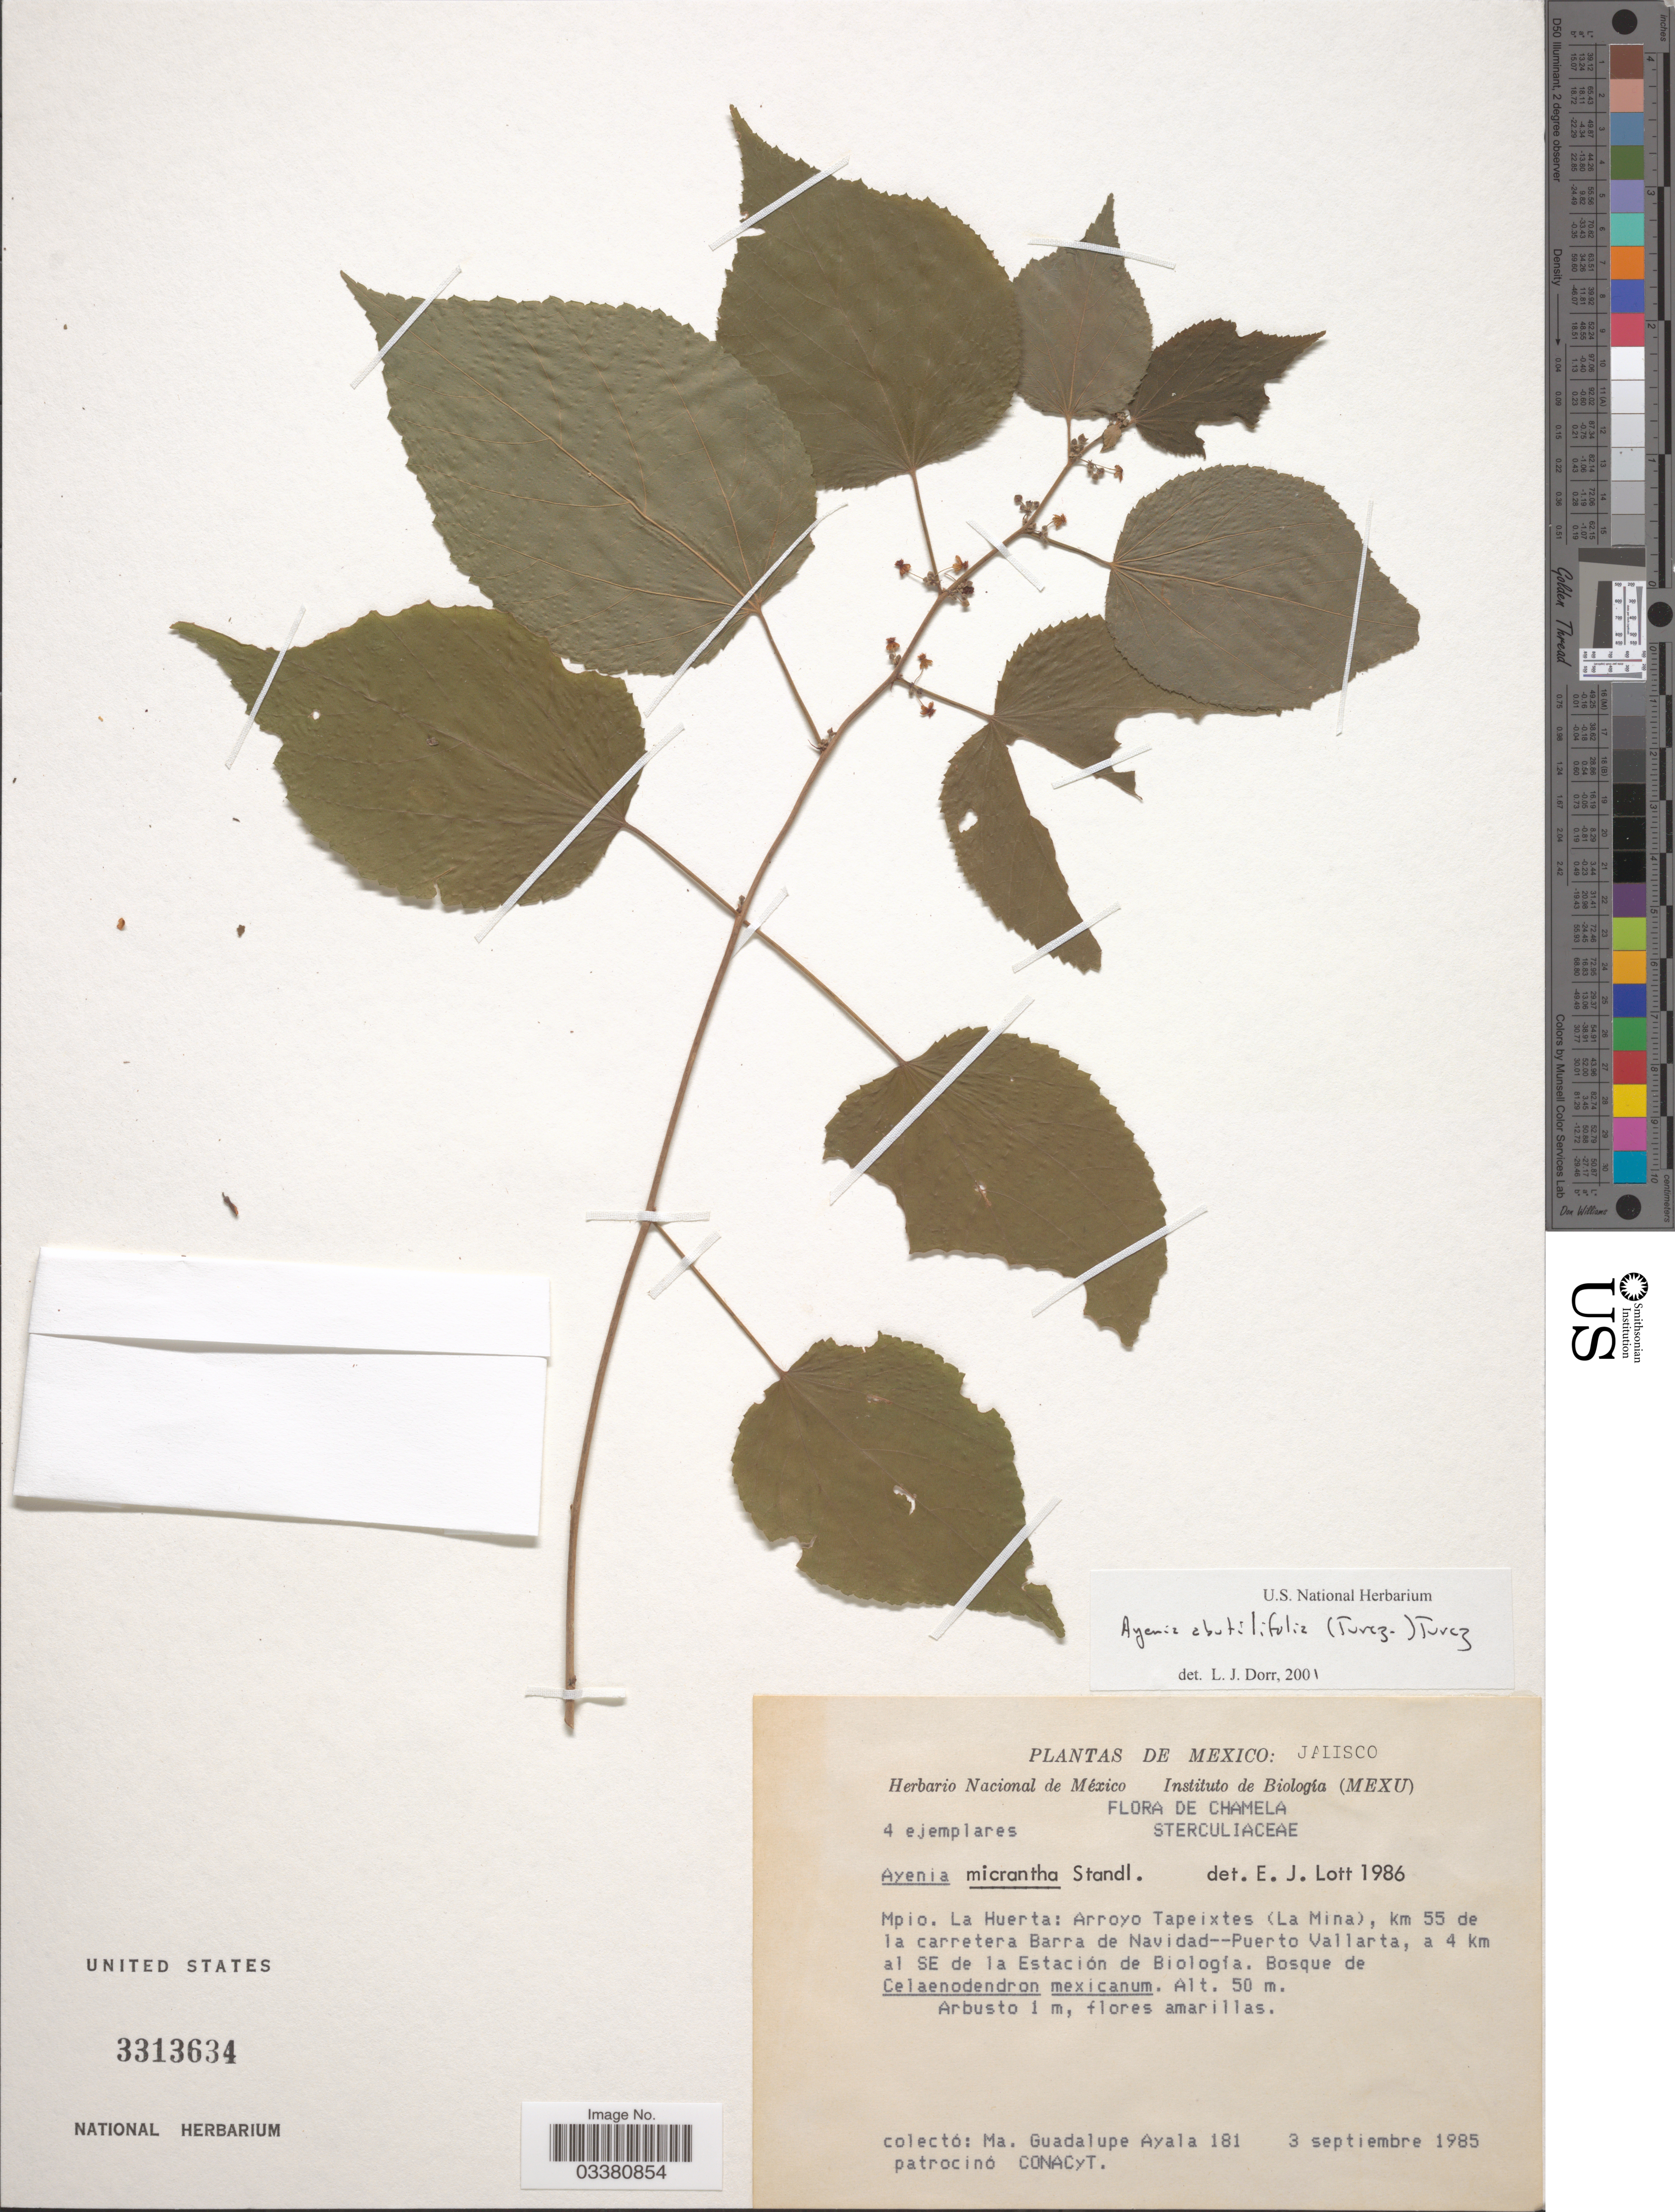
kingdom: Plantae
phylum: Tracheophyta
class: Magnoliopsida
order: Malvales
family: Malvaceae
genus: Ayenia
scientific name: Ayenia abutilifolia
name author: (Turcz.) Turcz.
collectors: M. G. Ayala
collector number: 181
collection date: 1985-09-03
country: Mexico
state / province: Jalisco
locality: Chamela. Mpio. La Huerta: Arroyo Tapeixtes (La Mina), km 55 de la carretera Barra de Navidad--Puerto Vallarta, a 4 km al SE de la Estación de Biología.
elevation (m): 50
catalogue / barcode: US 3313634